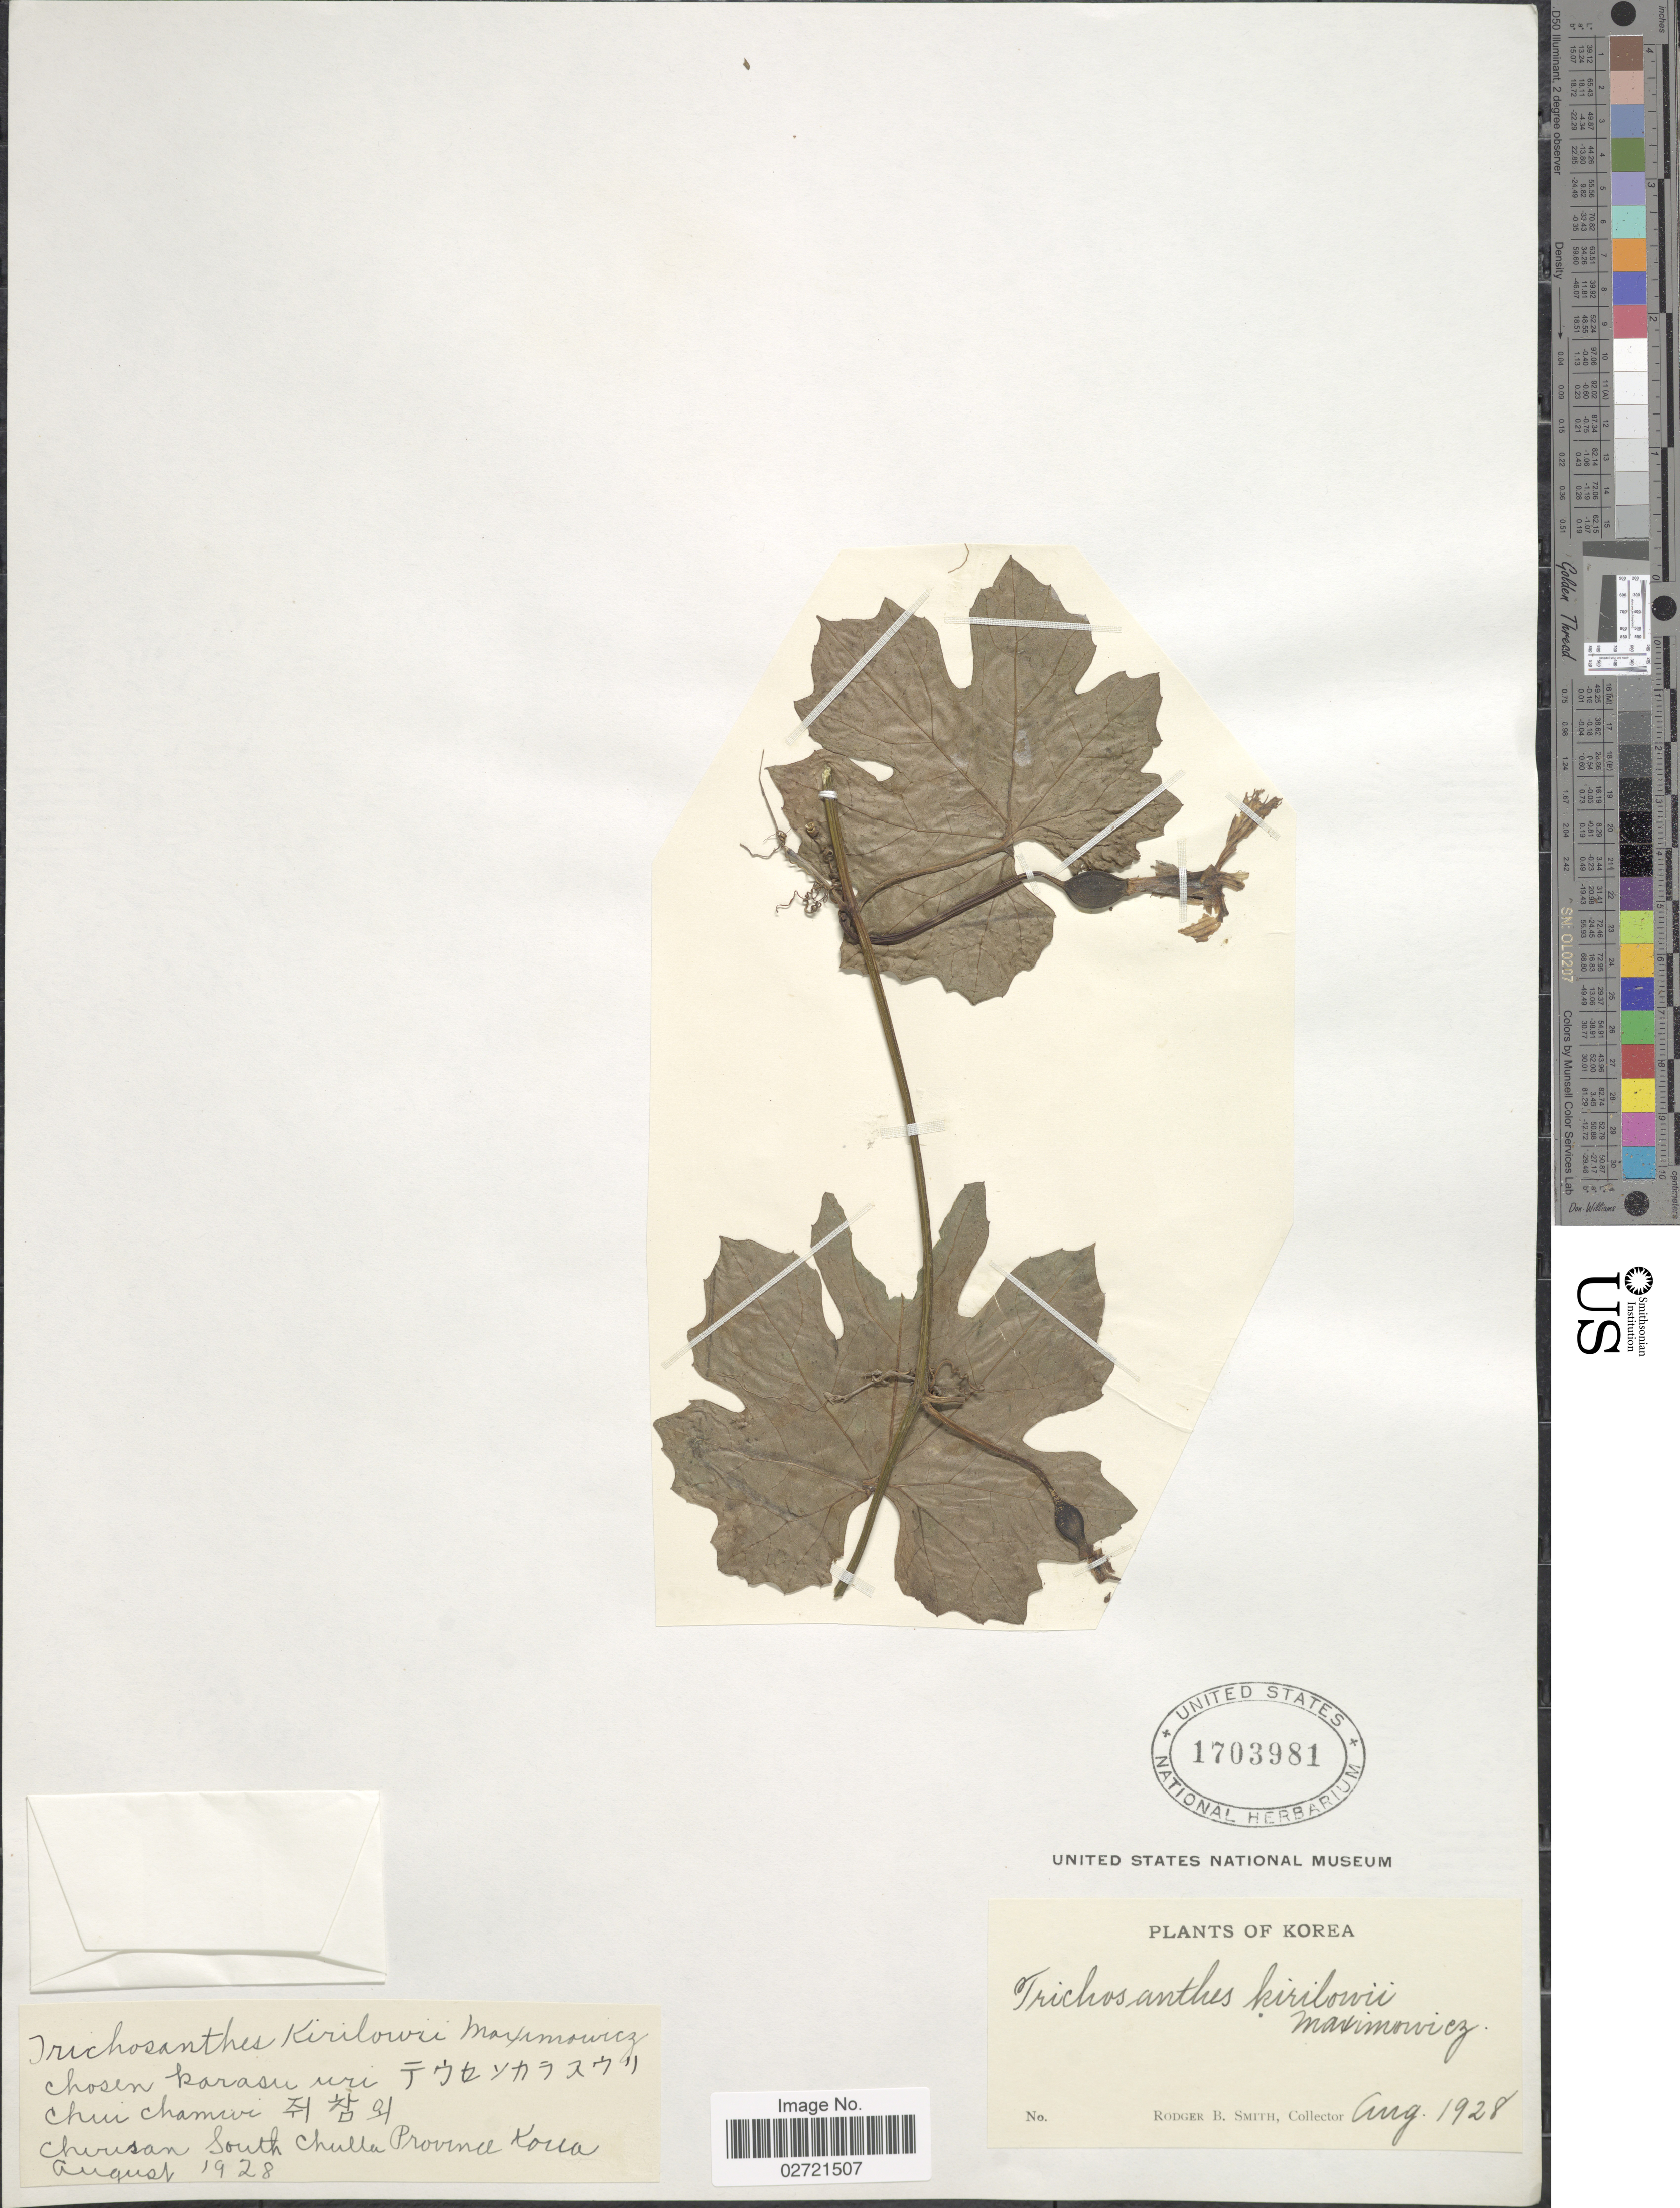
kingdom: Plantae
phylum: Tracheophyta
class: Magnoliopsida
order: Cucurbitales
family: Cucurbitaceae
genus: Trichosanthes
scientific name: Trichosanthes kirilowii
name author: Maxim.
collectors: R. B. Smith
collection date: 1928-08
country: South Korea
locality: Chirisan South Chulla Province Korea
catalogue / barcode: US 1703981